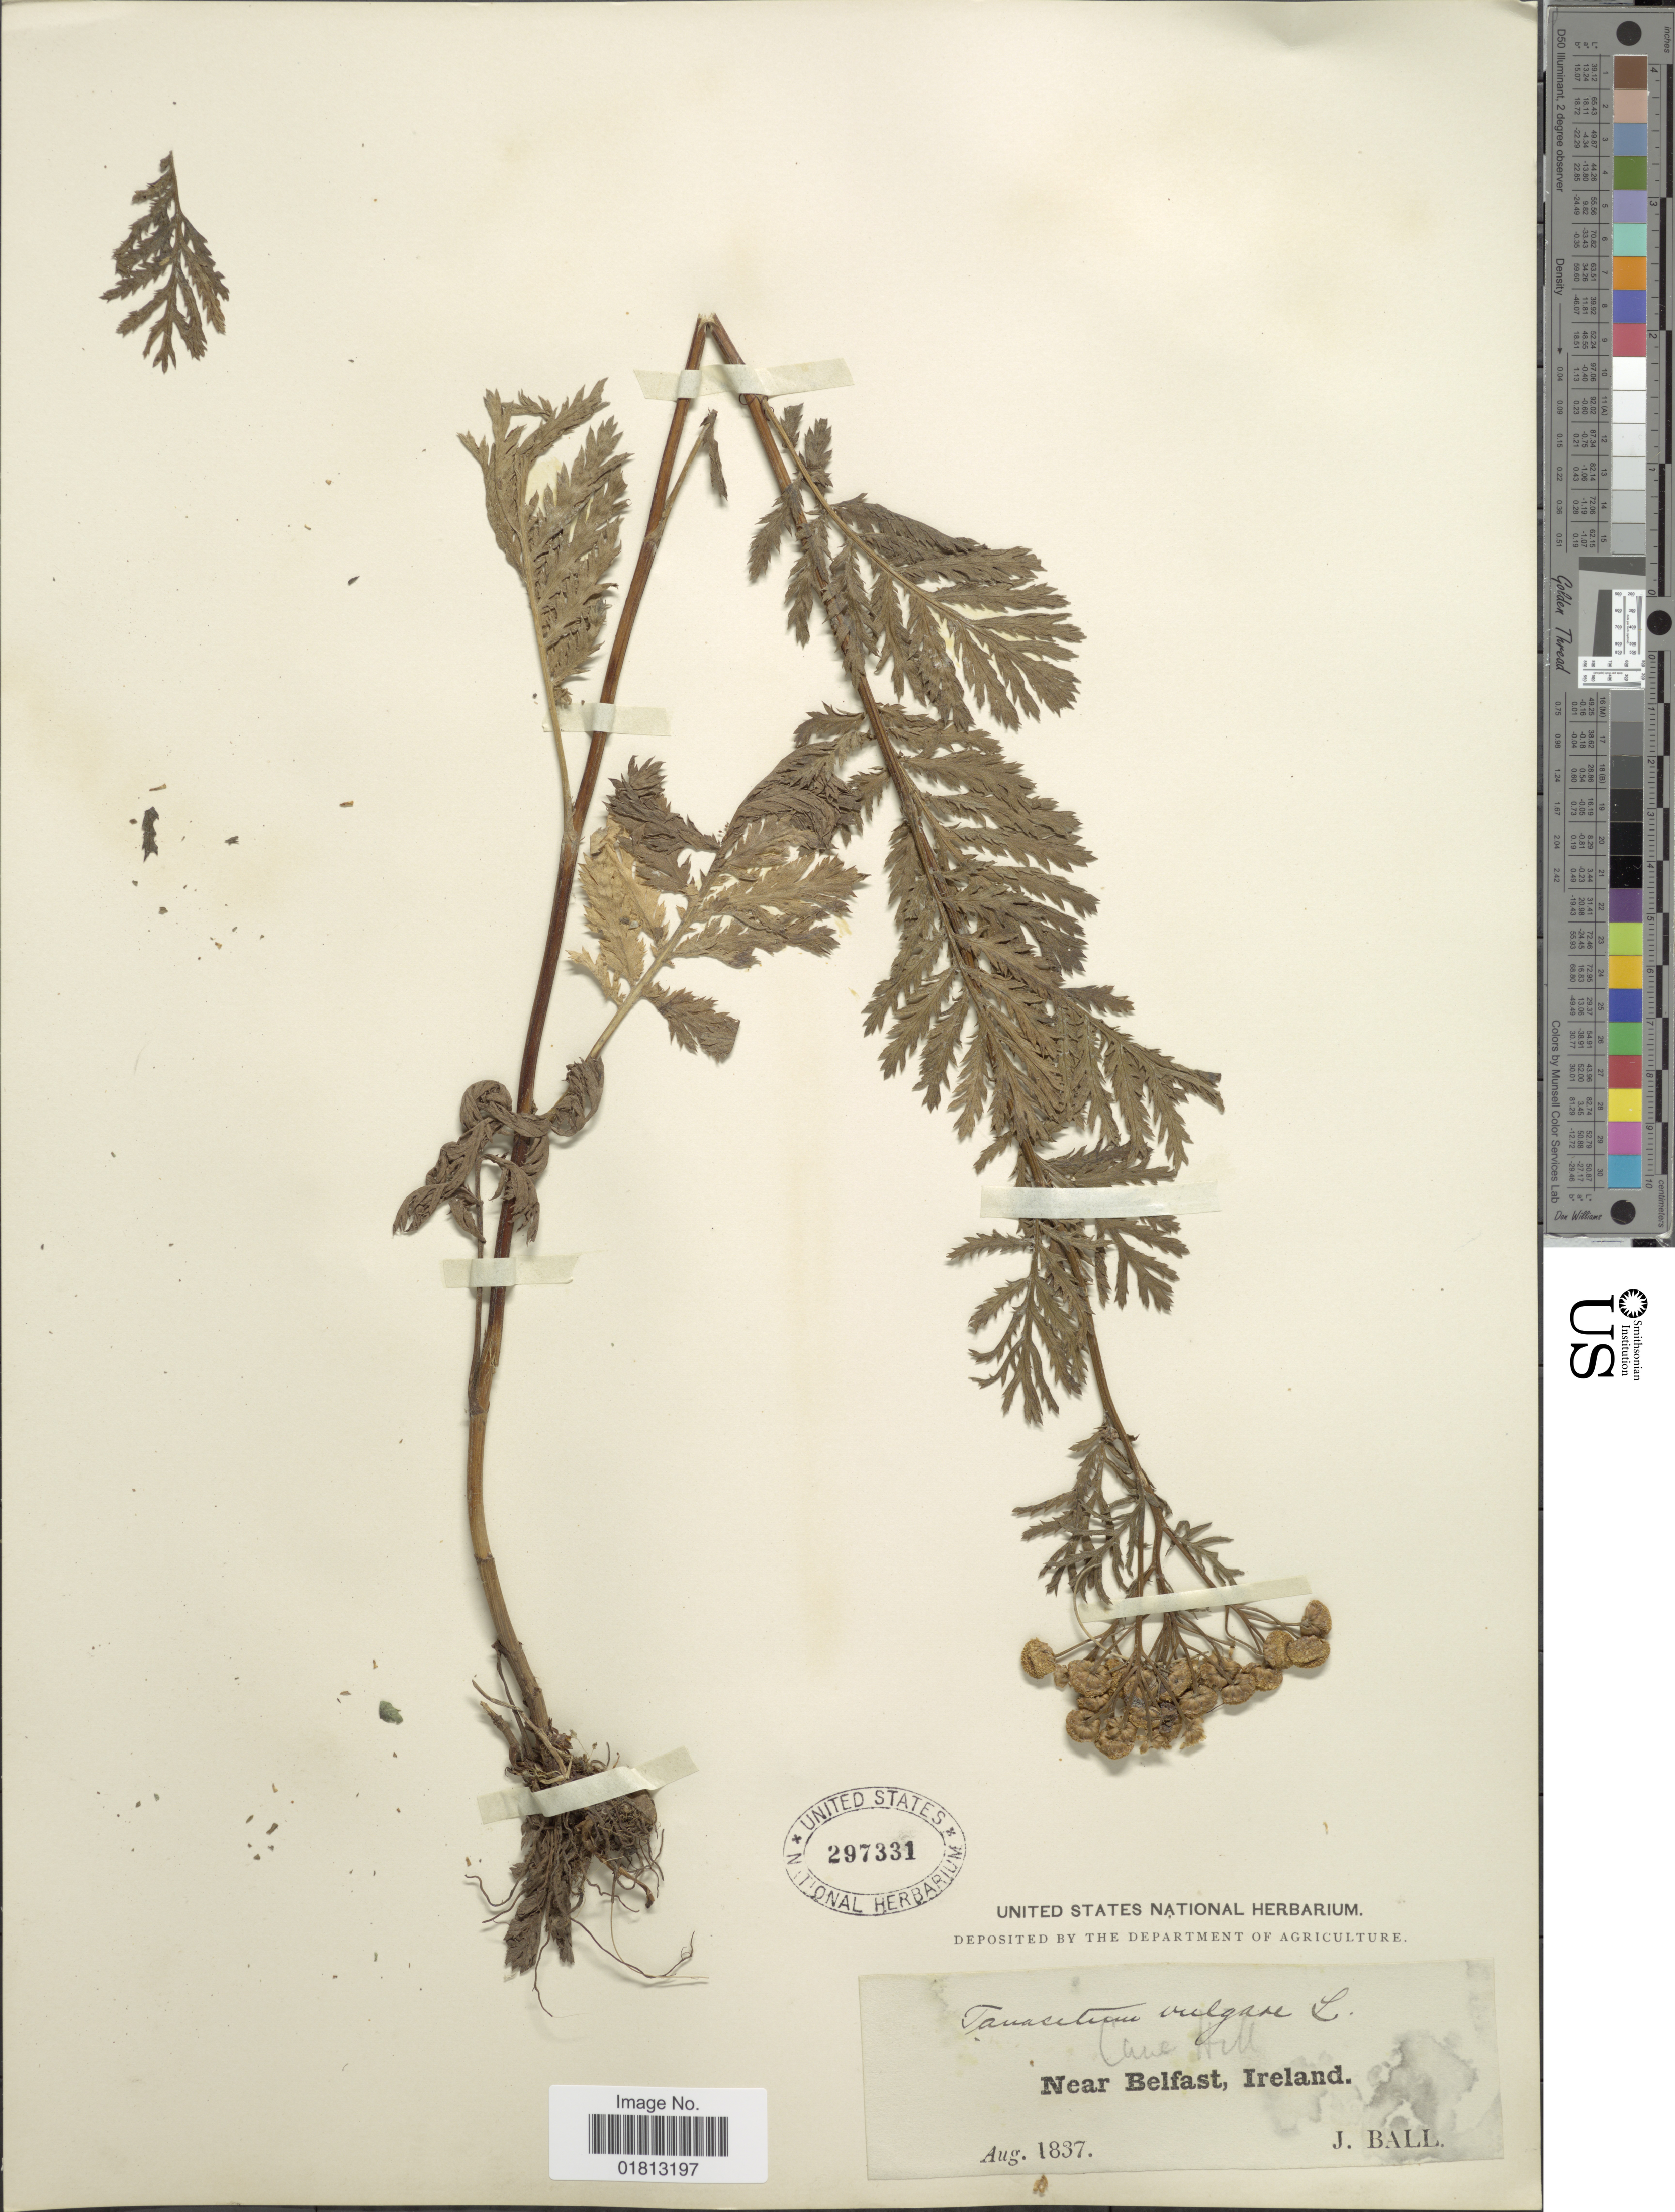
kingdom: Plantae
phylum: Tracheophyta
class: Magnoliopsida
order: Asterales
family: Asteraceae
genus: Tanacetum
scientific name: Tanacetum vulgare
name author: L.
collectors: J. Ball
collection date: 1837-08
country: Ireland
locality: Near Belfast, Ireland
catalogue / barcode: US 297331